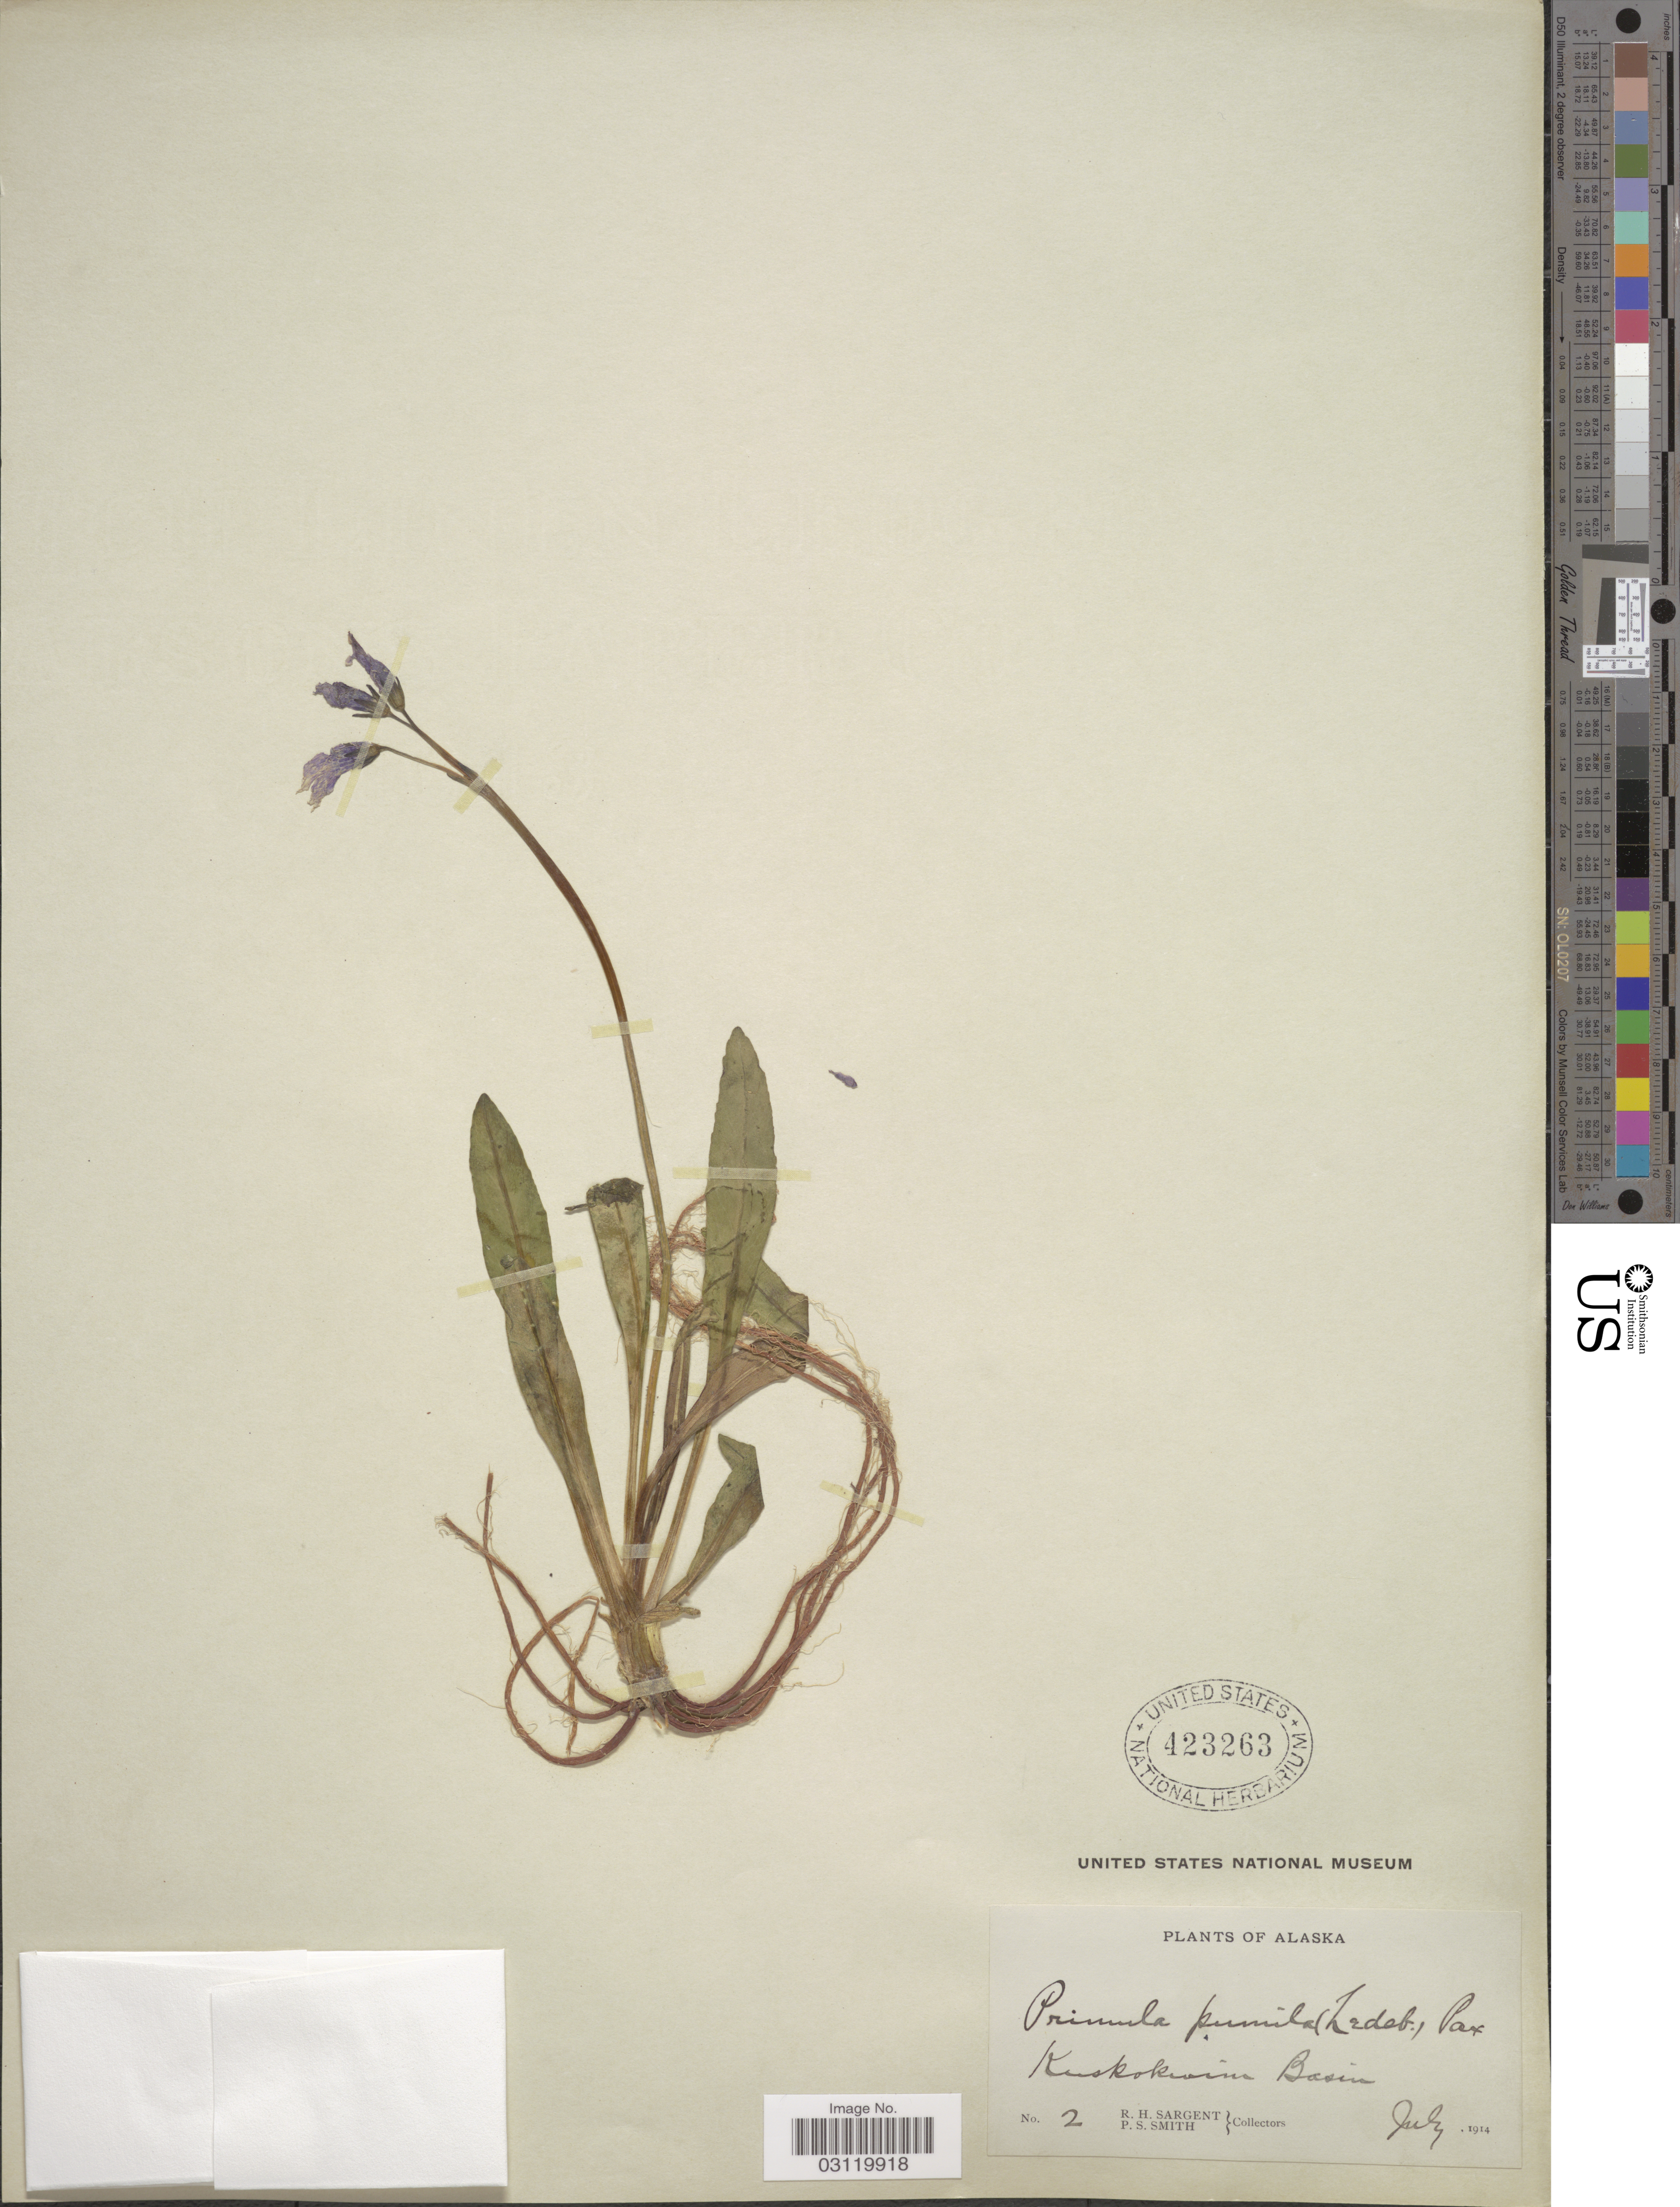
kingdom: Plantae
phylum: Tracheophyta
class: Magnoliopsida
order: Ericales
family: Primulaceae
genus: Primula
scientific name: Primula tschuktschorum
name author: Kjellm.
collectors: R. Sargent & P. Smith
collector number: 2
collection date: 1914-07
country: United States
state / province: Alaska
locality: Kuskokwim Basin.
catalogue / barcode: US 423263